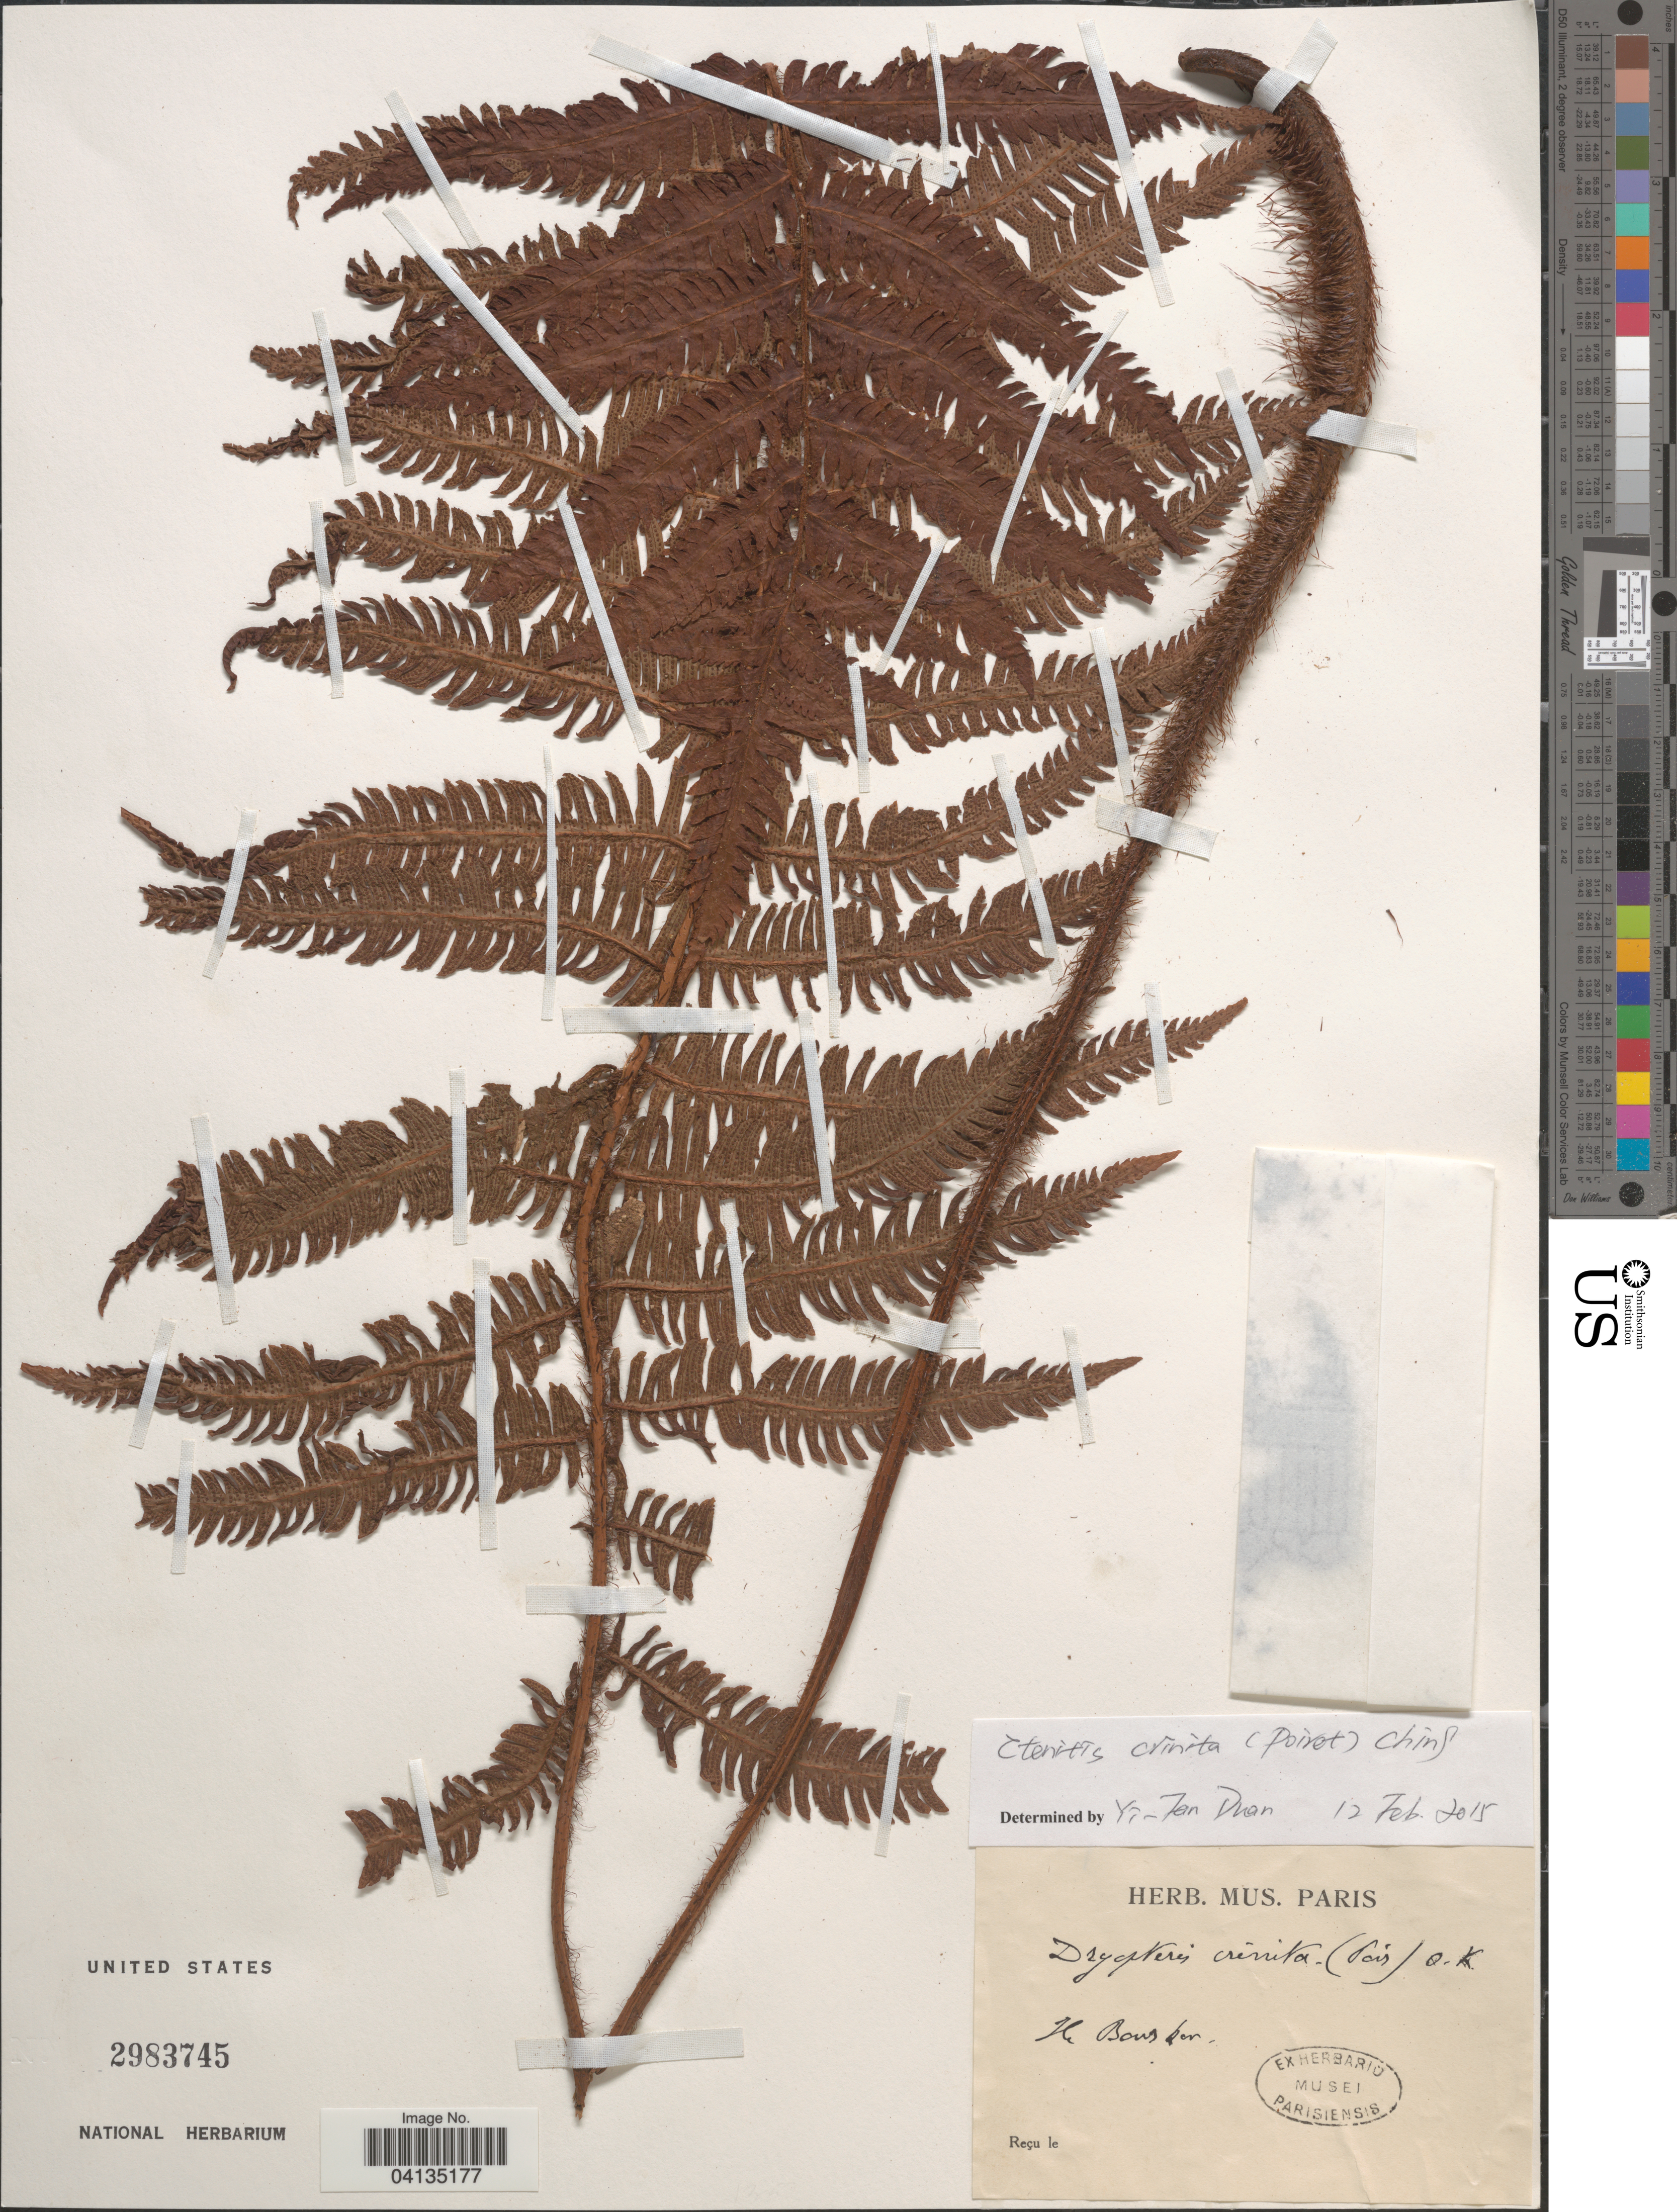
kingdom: Plantae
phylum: Tracheophyta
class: Polypodiopsida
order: Polypodiales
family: Dryopteridaceae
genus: Ctenitis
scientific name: Ctenitis crinita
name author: (Poir.) Ching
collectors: ex herb. Musei Parisiensis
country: Réunion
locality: Ile Bourbon.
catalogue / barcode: US 2983745